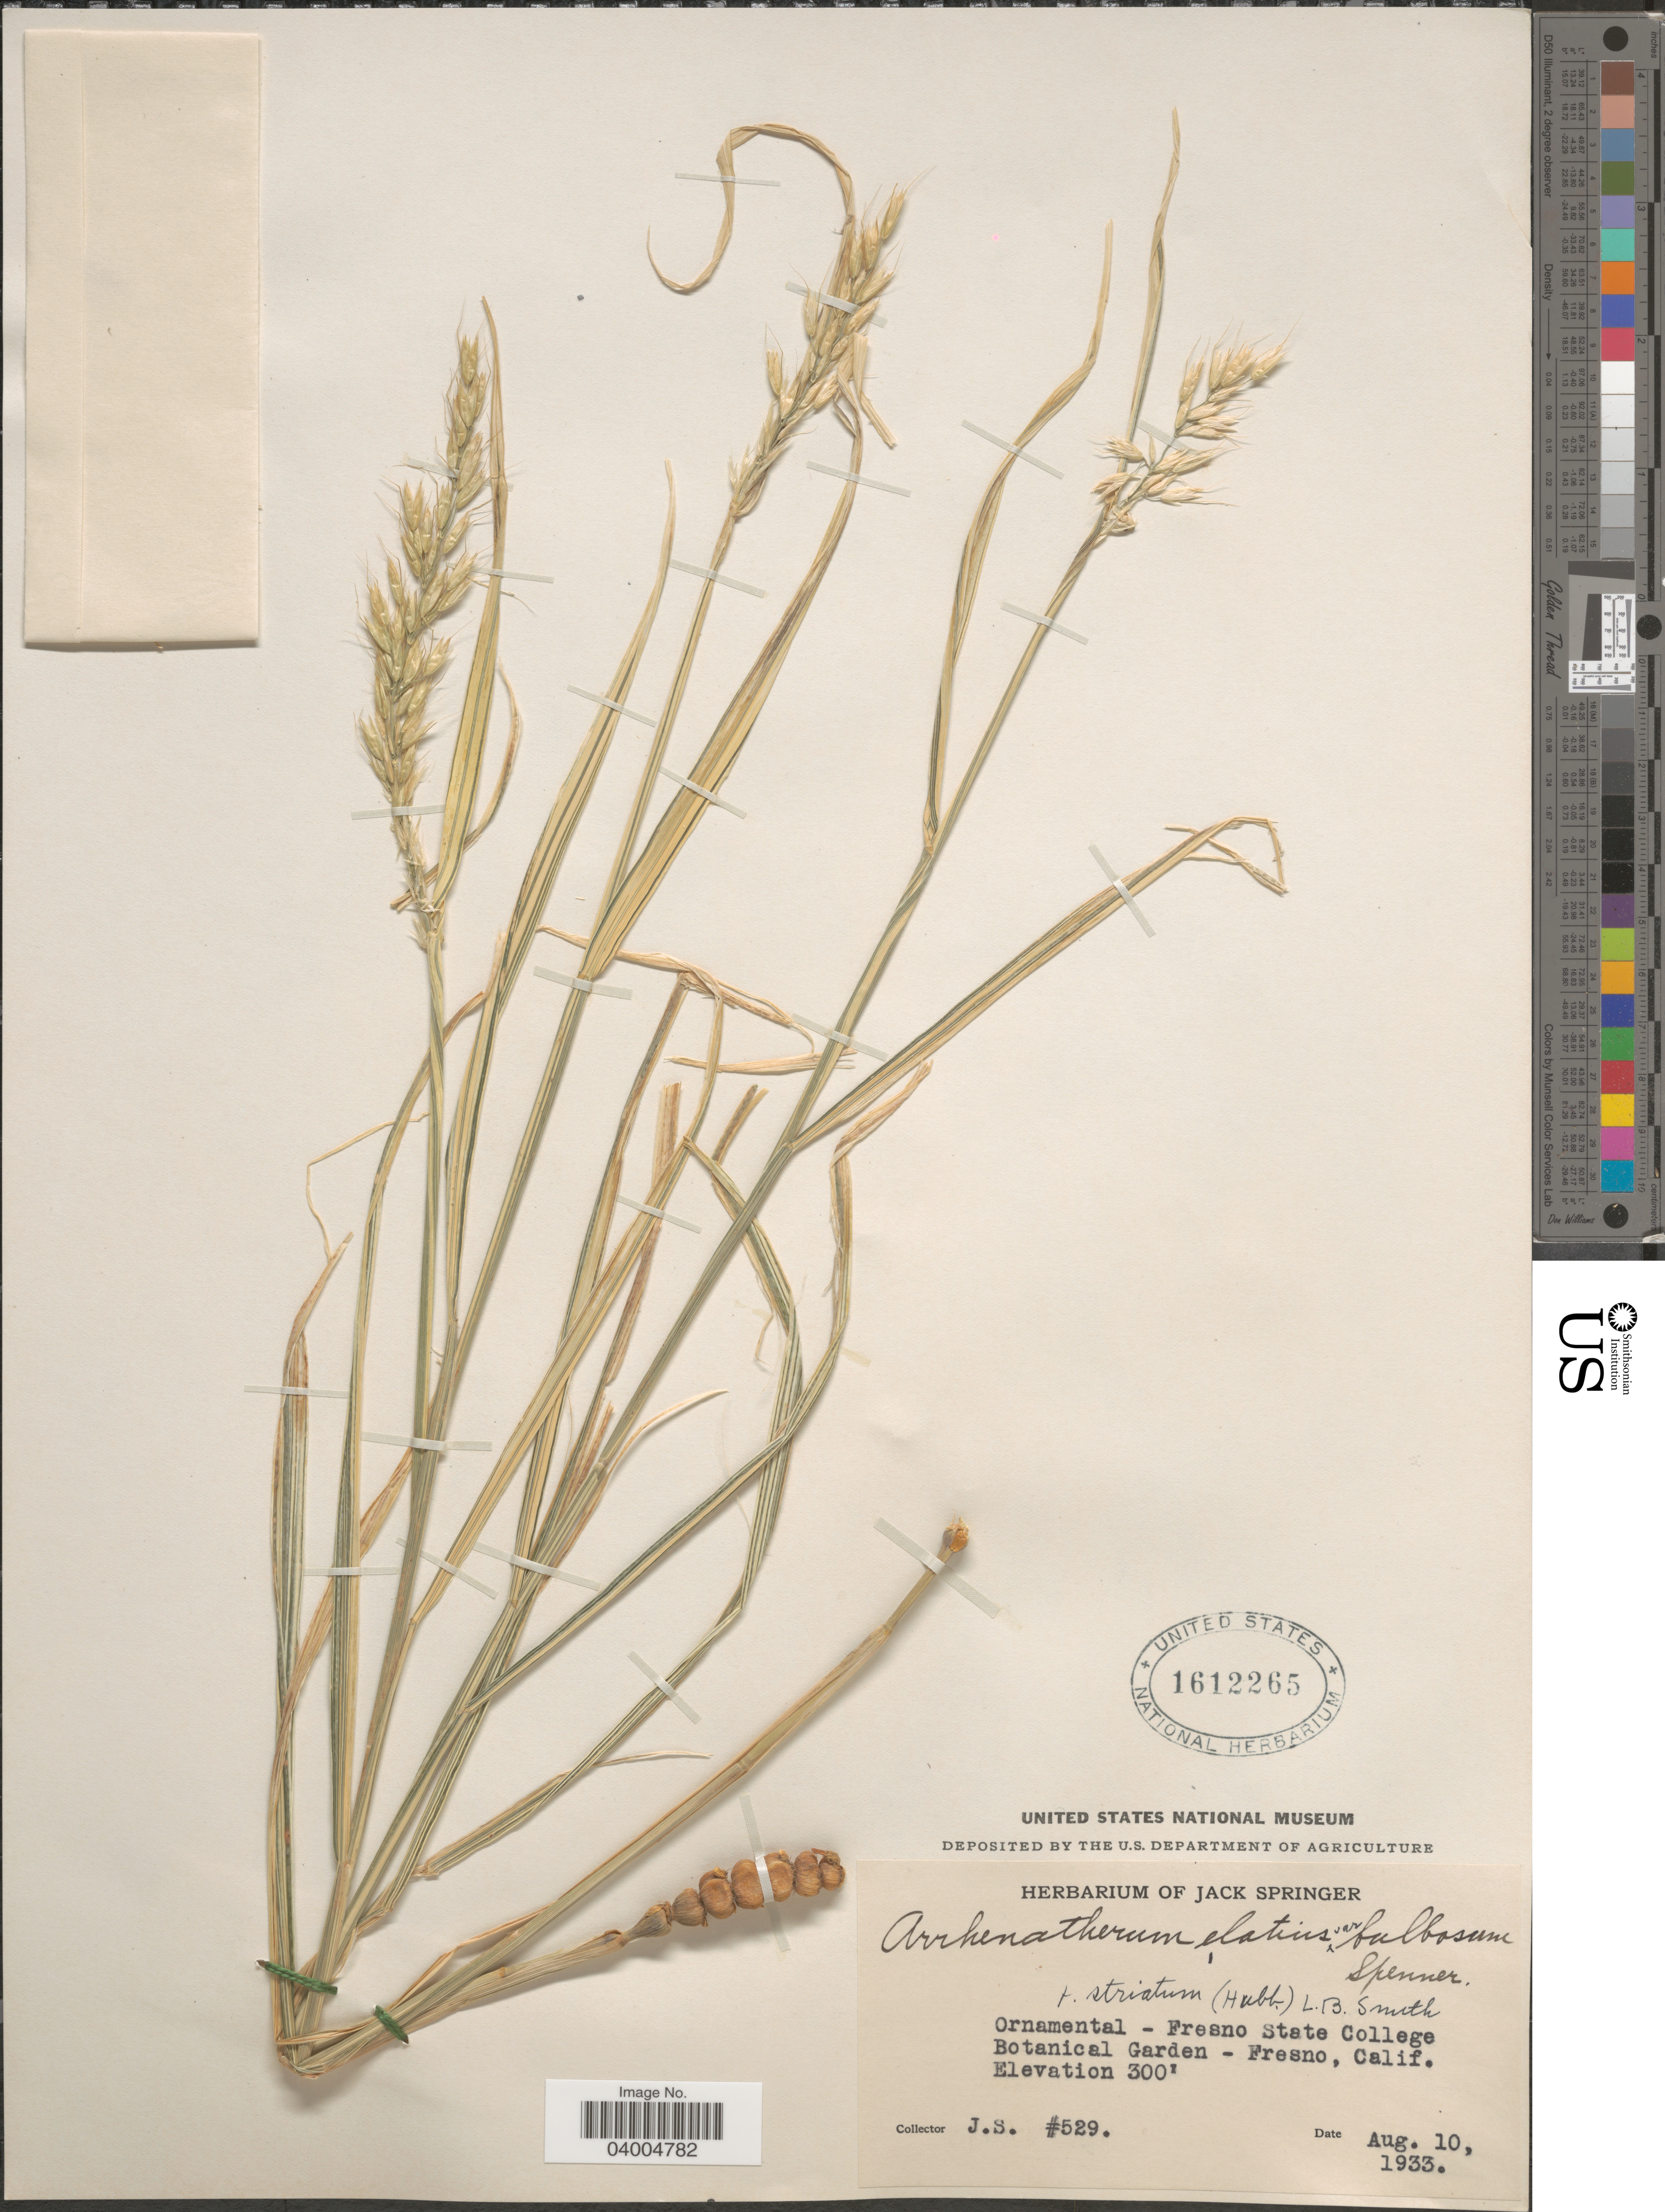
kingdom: Plantae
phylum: Tracheophyta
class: Liliopsida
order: Poales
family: Poaceae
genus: Arrhenatherum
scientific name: Arrhenatherum elatius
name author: (L.) J. Presl & C. Presl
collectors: J. Springer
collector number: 529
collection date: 1933-08-10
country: United States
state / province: California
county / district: Fresno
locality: Ornamental-Fresno State College Botanical Garden- Fresno.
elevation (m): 91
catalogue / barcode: US 1612265